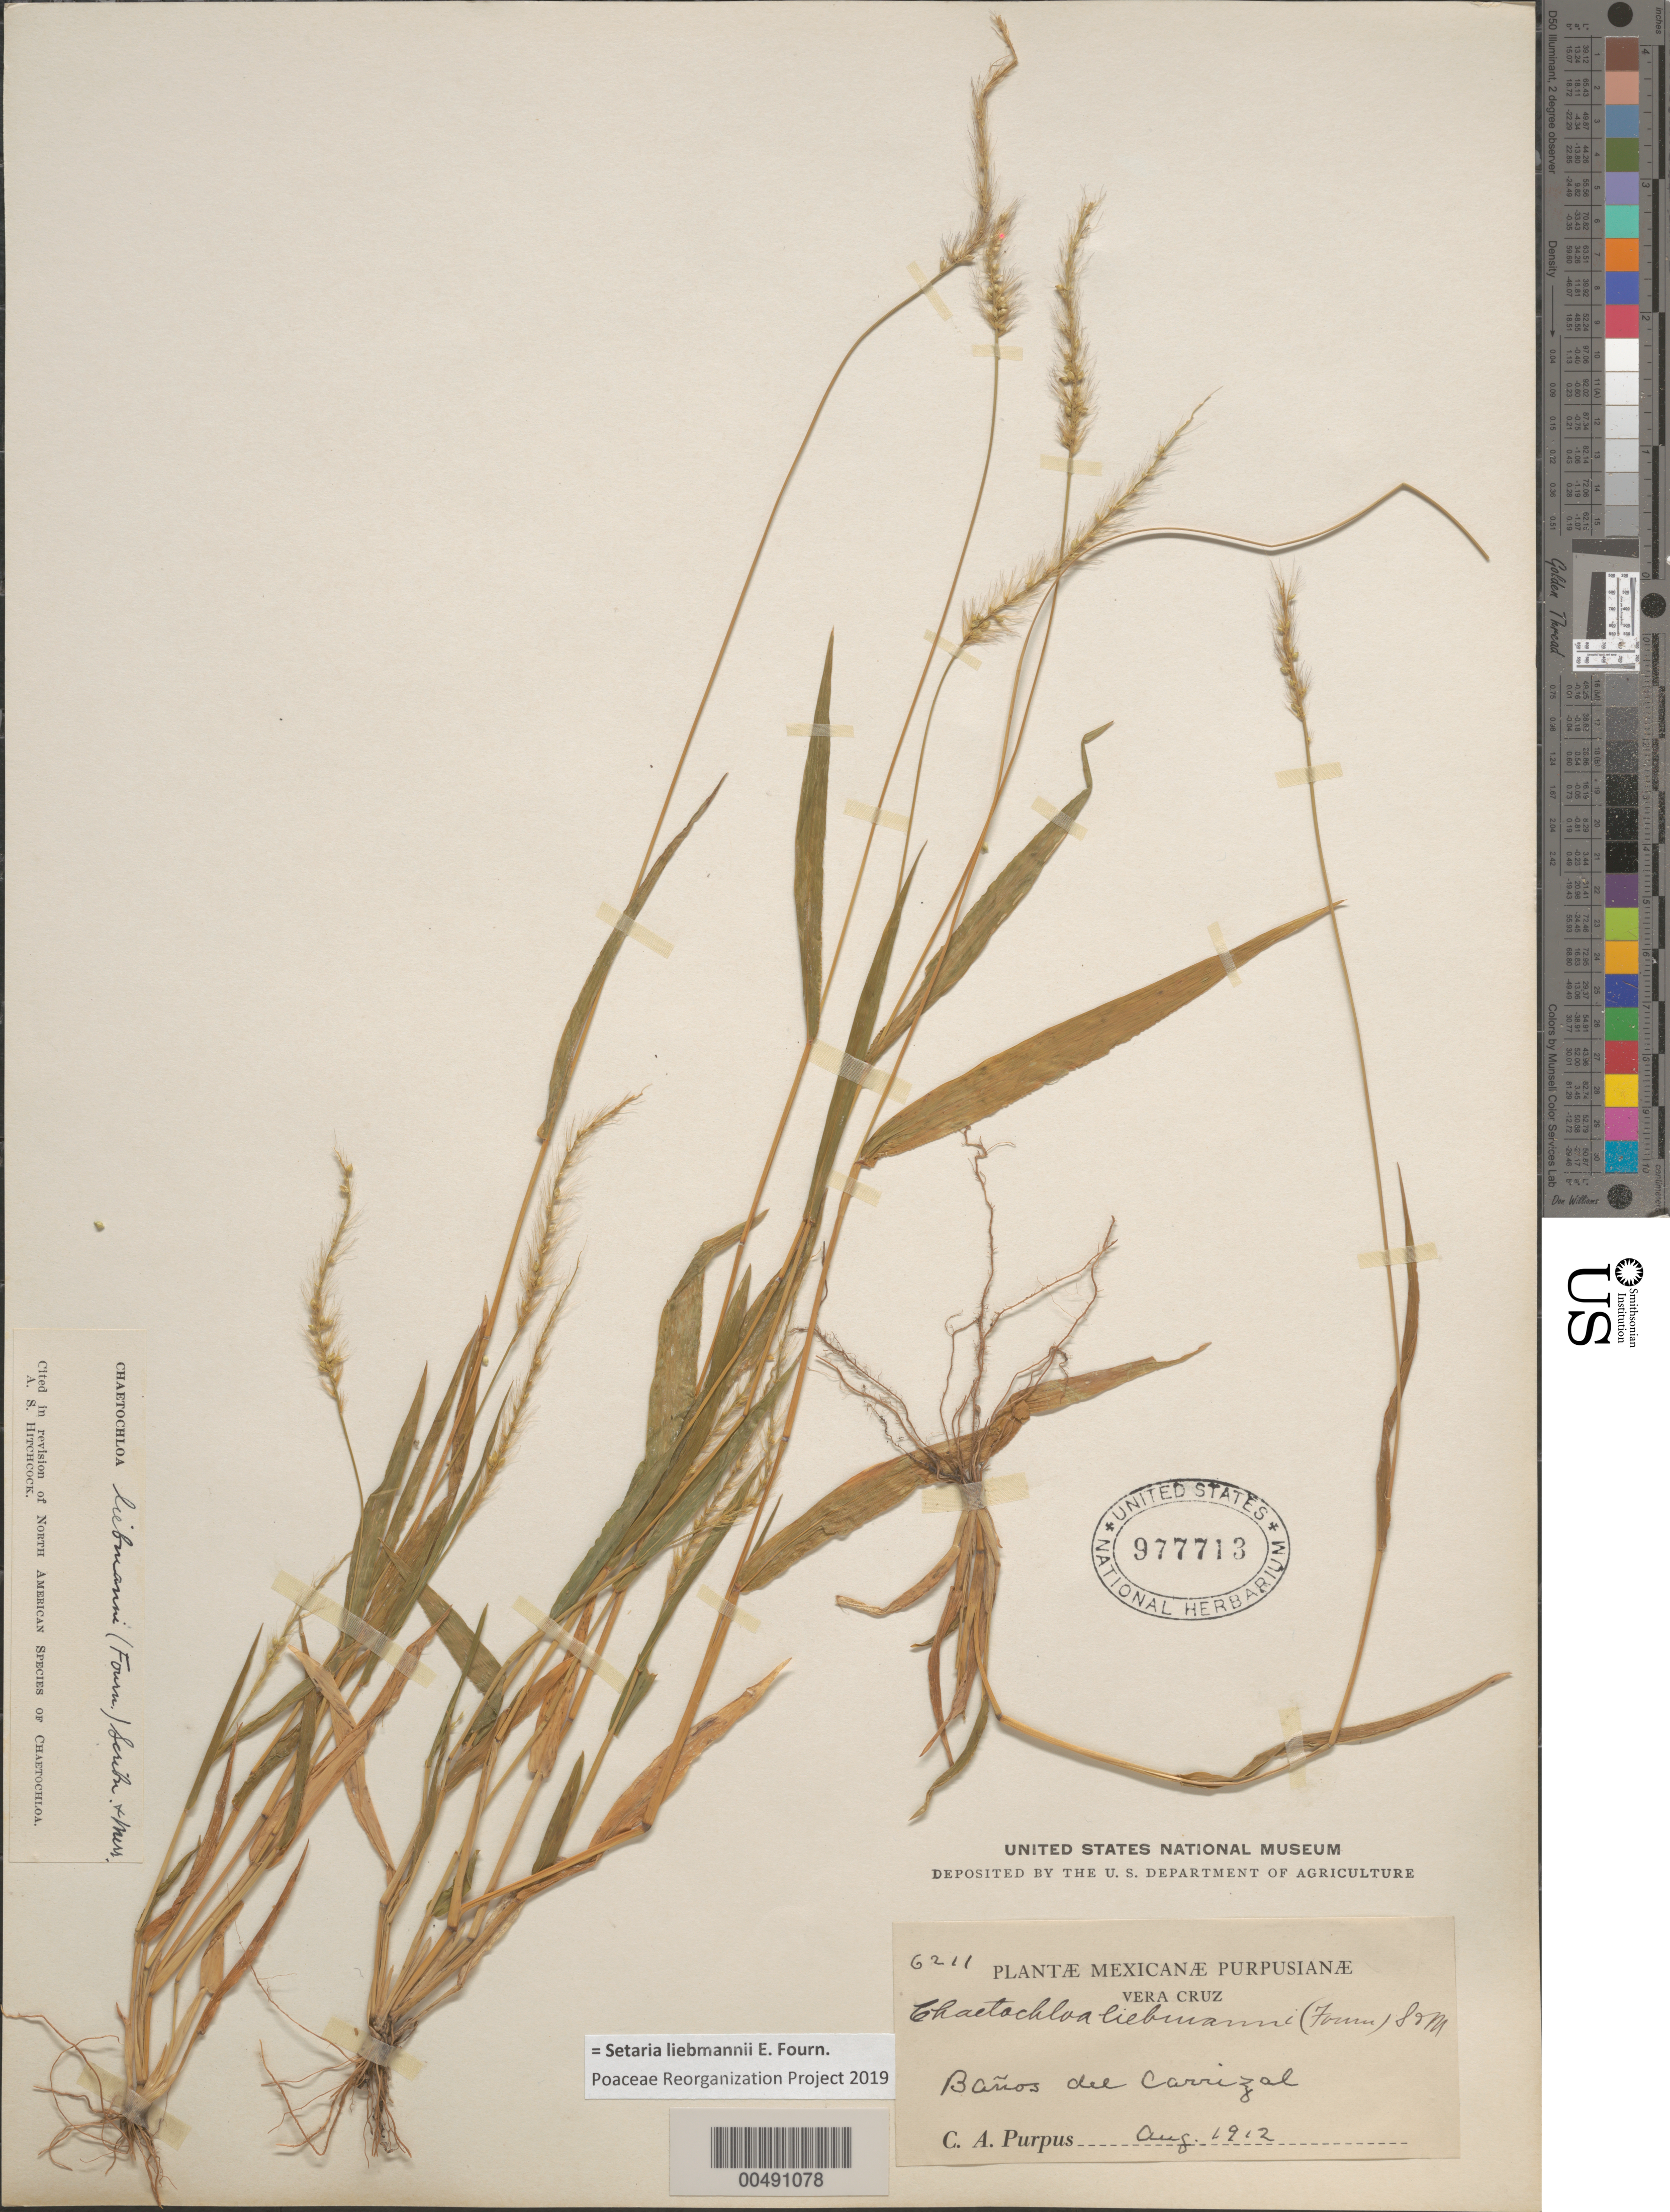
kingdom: Plantae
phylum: Tracheophyta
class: Liliopsida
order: Poales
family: Poaceae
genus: Setaria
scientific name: Setaria liebmannii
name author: E. Fourn.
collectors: C. A. Purpus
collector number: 6211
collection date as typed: Aug 1912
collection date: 1912-08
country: Mexico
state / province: Veracruz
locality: Baños del Carrizal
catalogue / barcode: US 977713